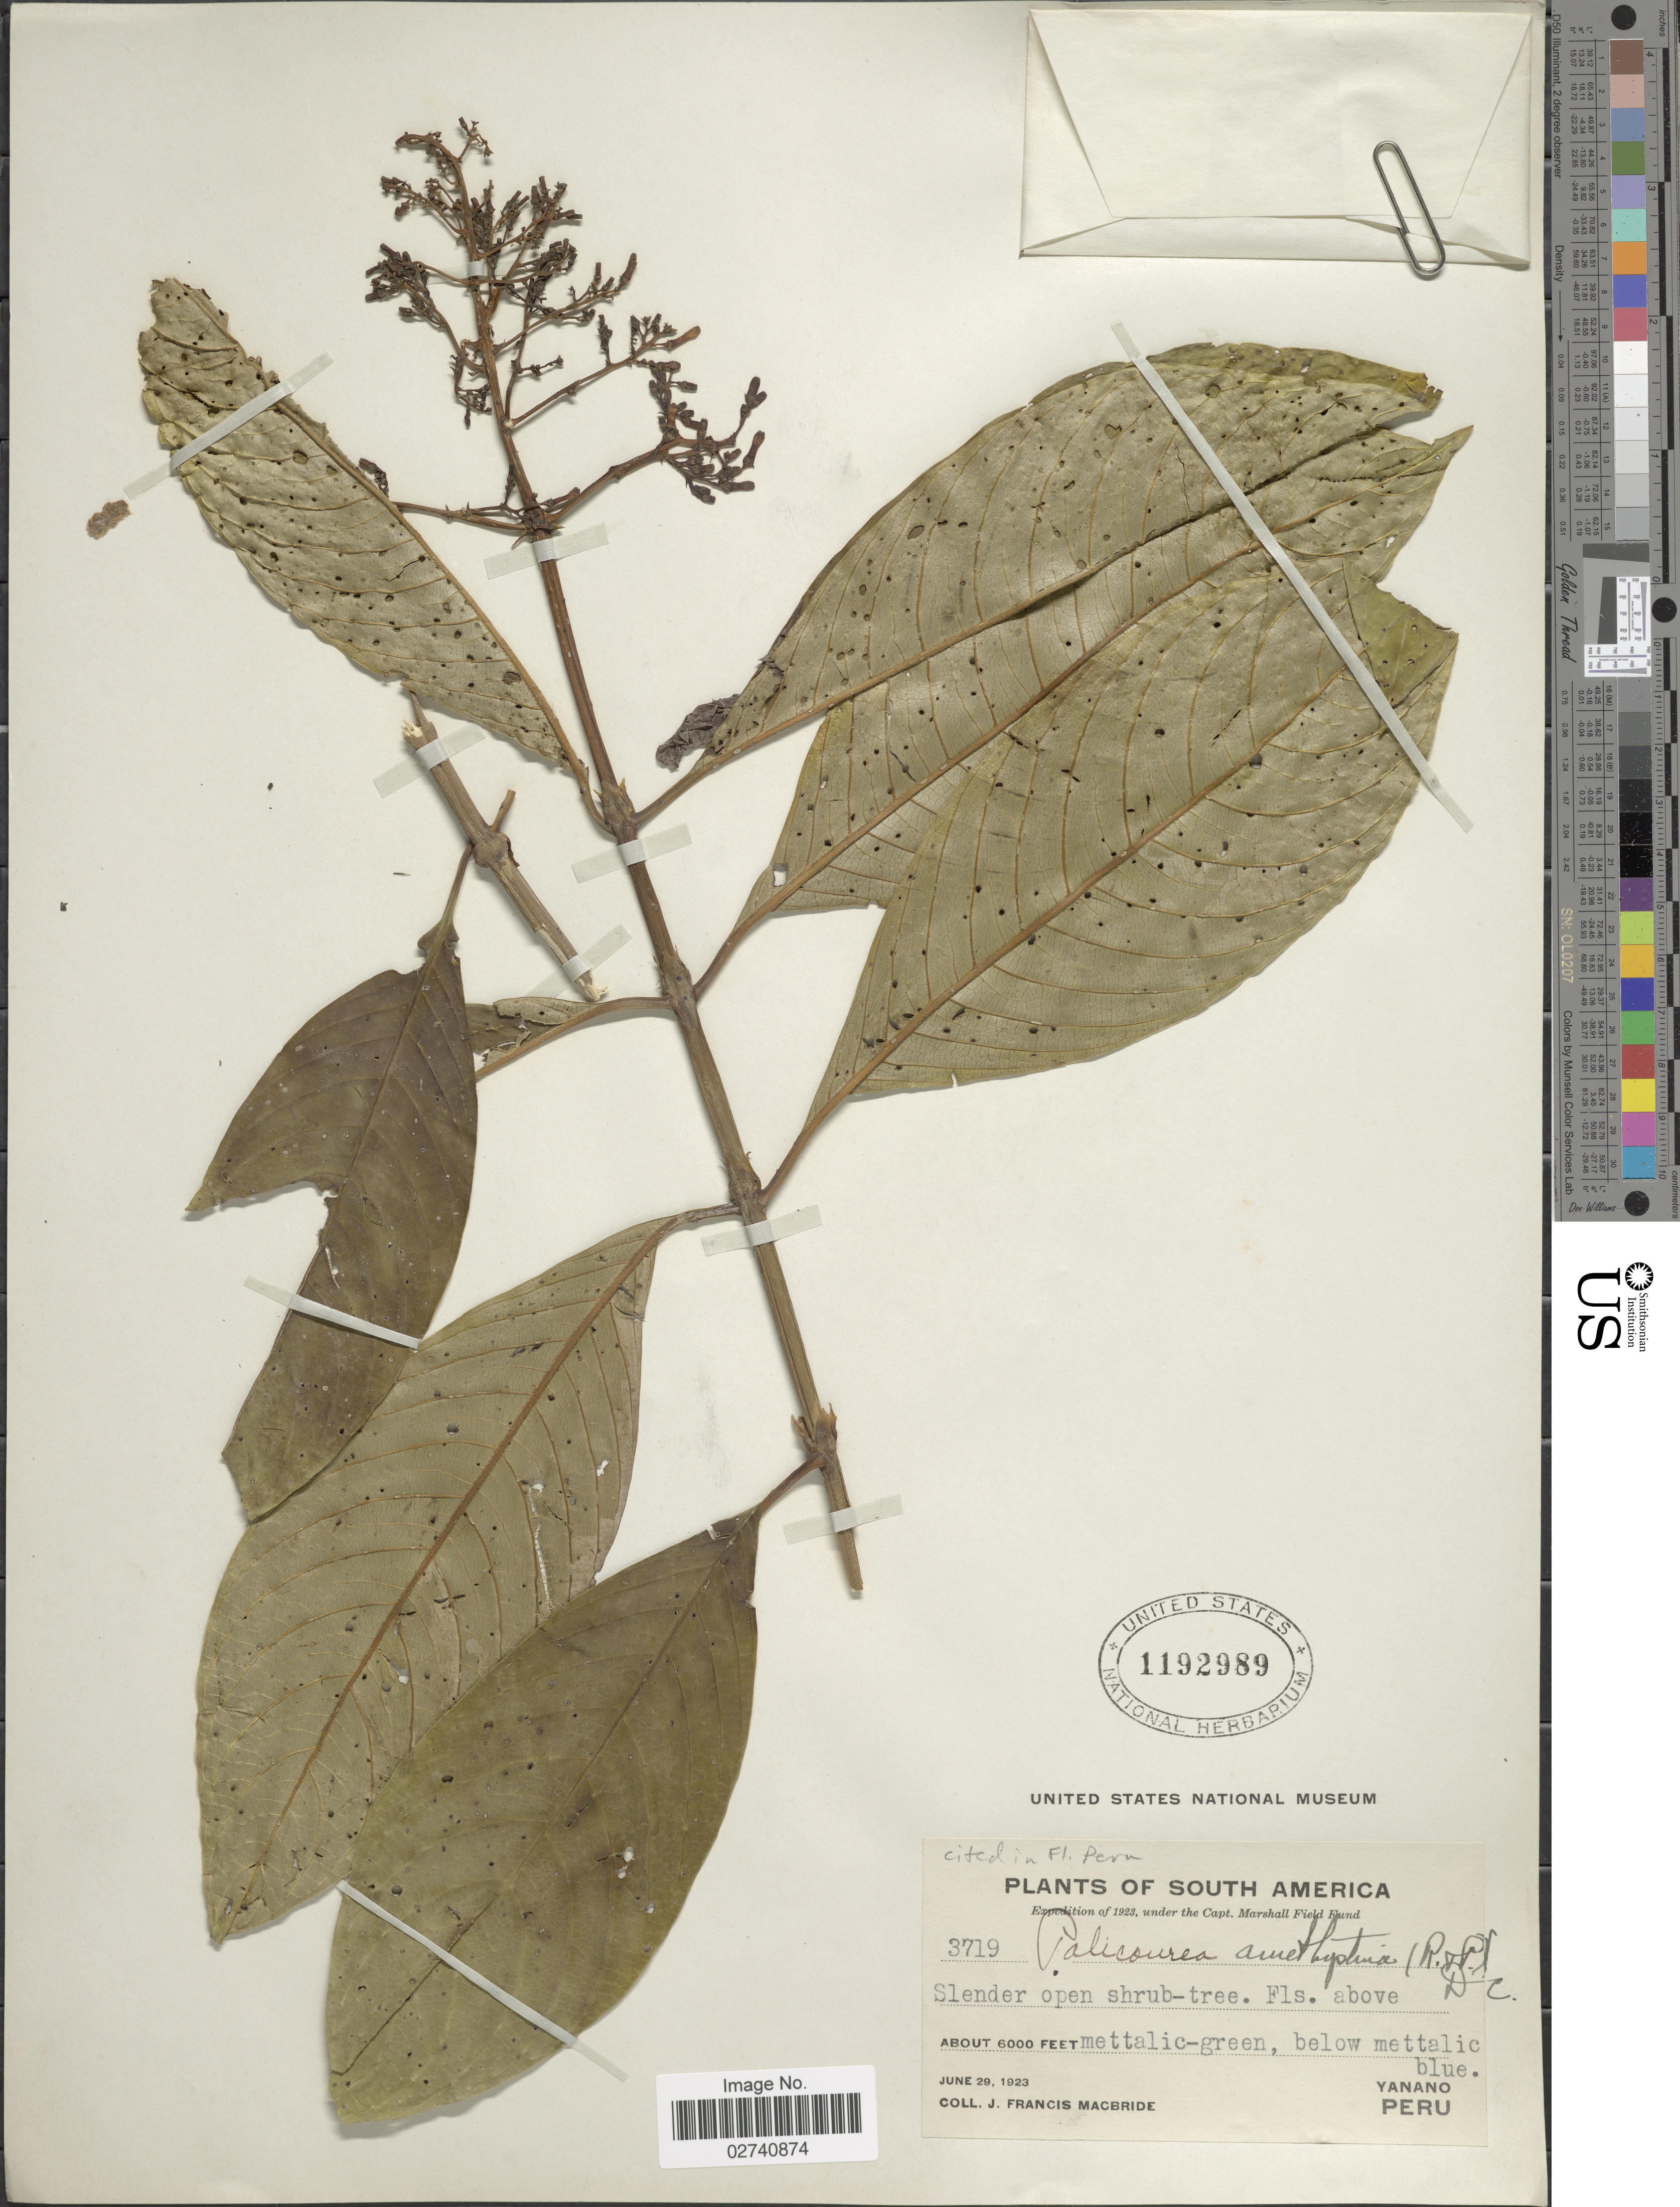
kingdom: Plantae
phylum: Tracheophyta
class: Magnoliopsida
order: Gentianales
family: Rubiaceae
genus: Palicourea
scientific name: Palicourea amethystina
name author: (Ruiz & Pav.) DC.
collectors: J. F. Macbride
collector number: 3719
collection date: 1923-06-29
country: Peru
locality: Yanano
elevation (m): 1829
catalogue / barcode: US 1192989